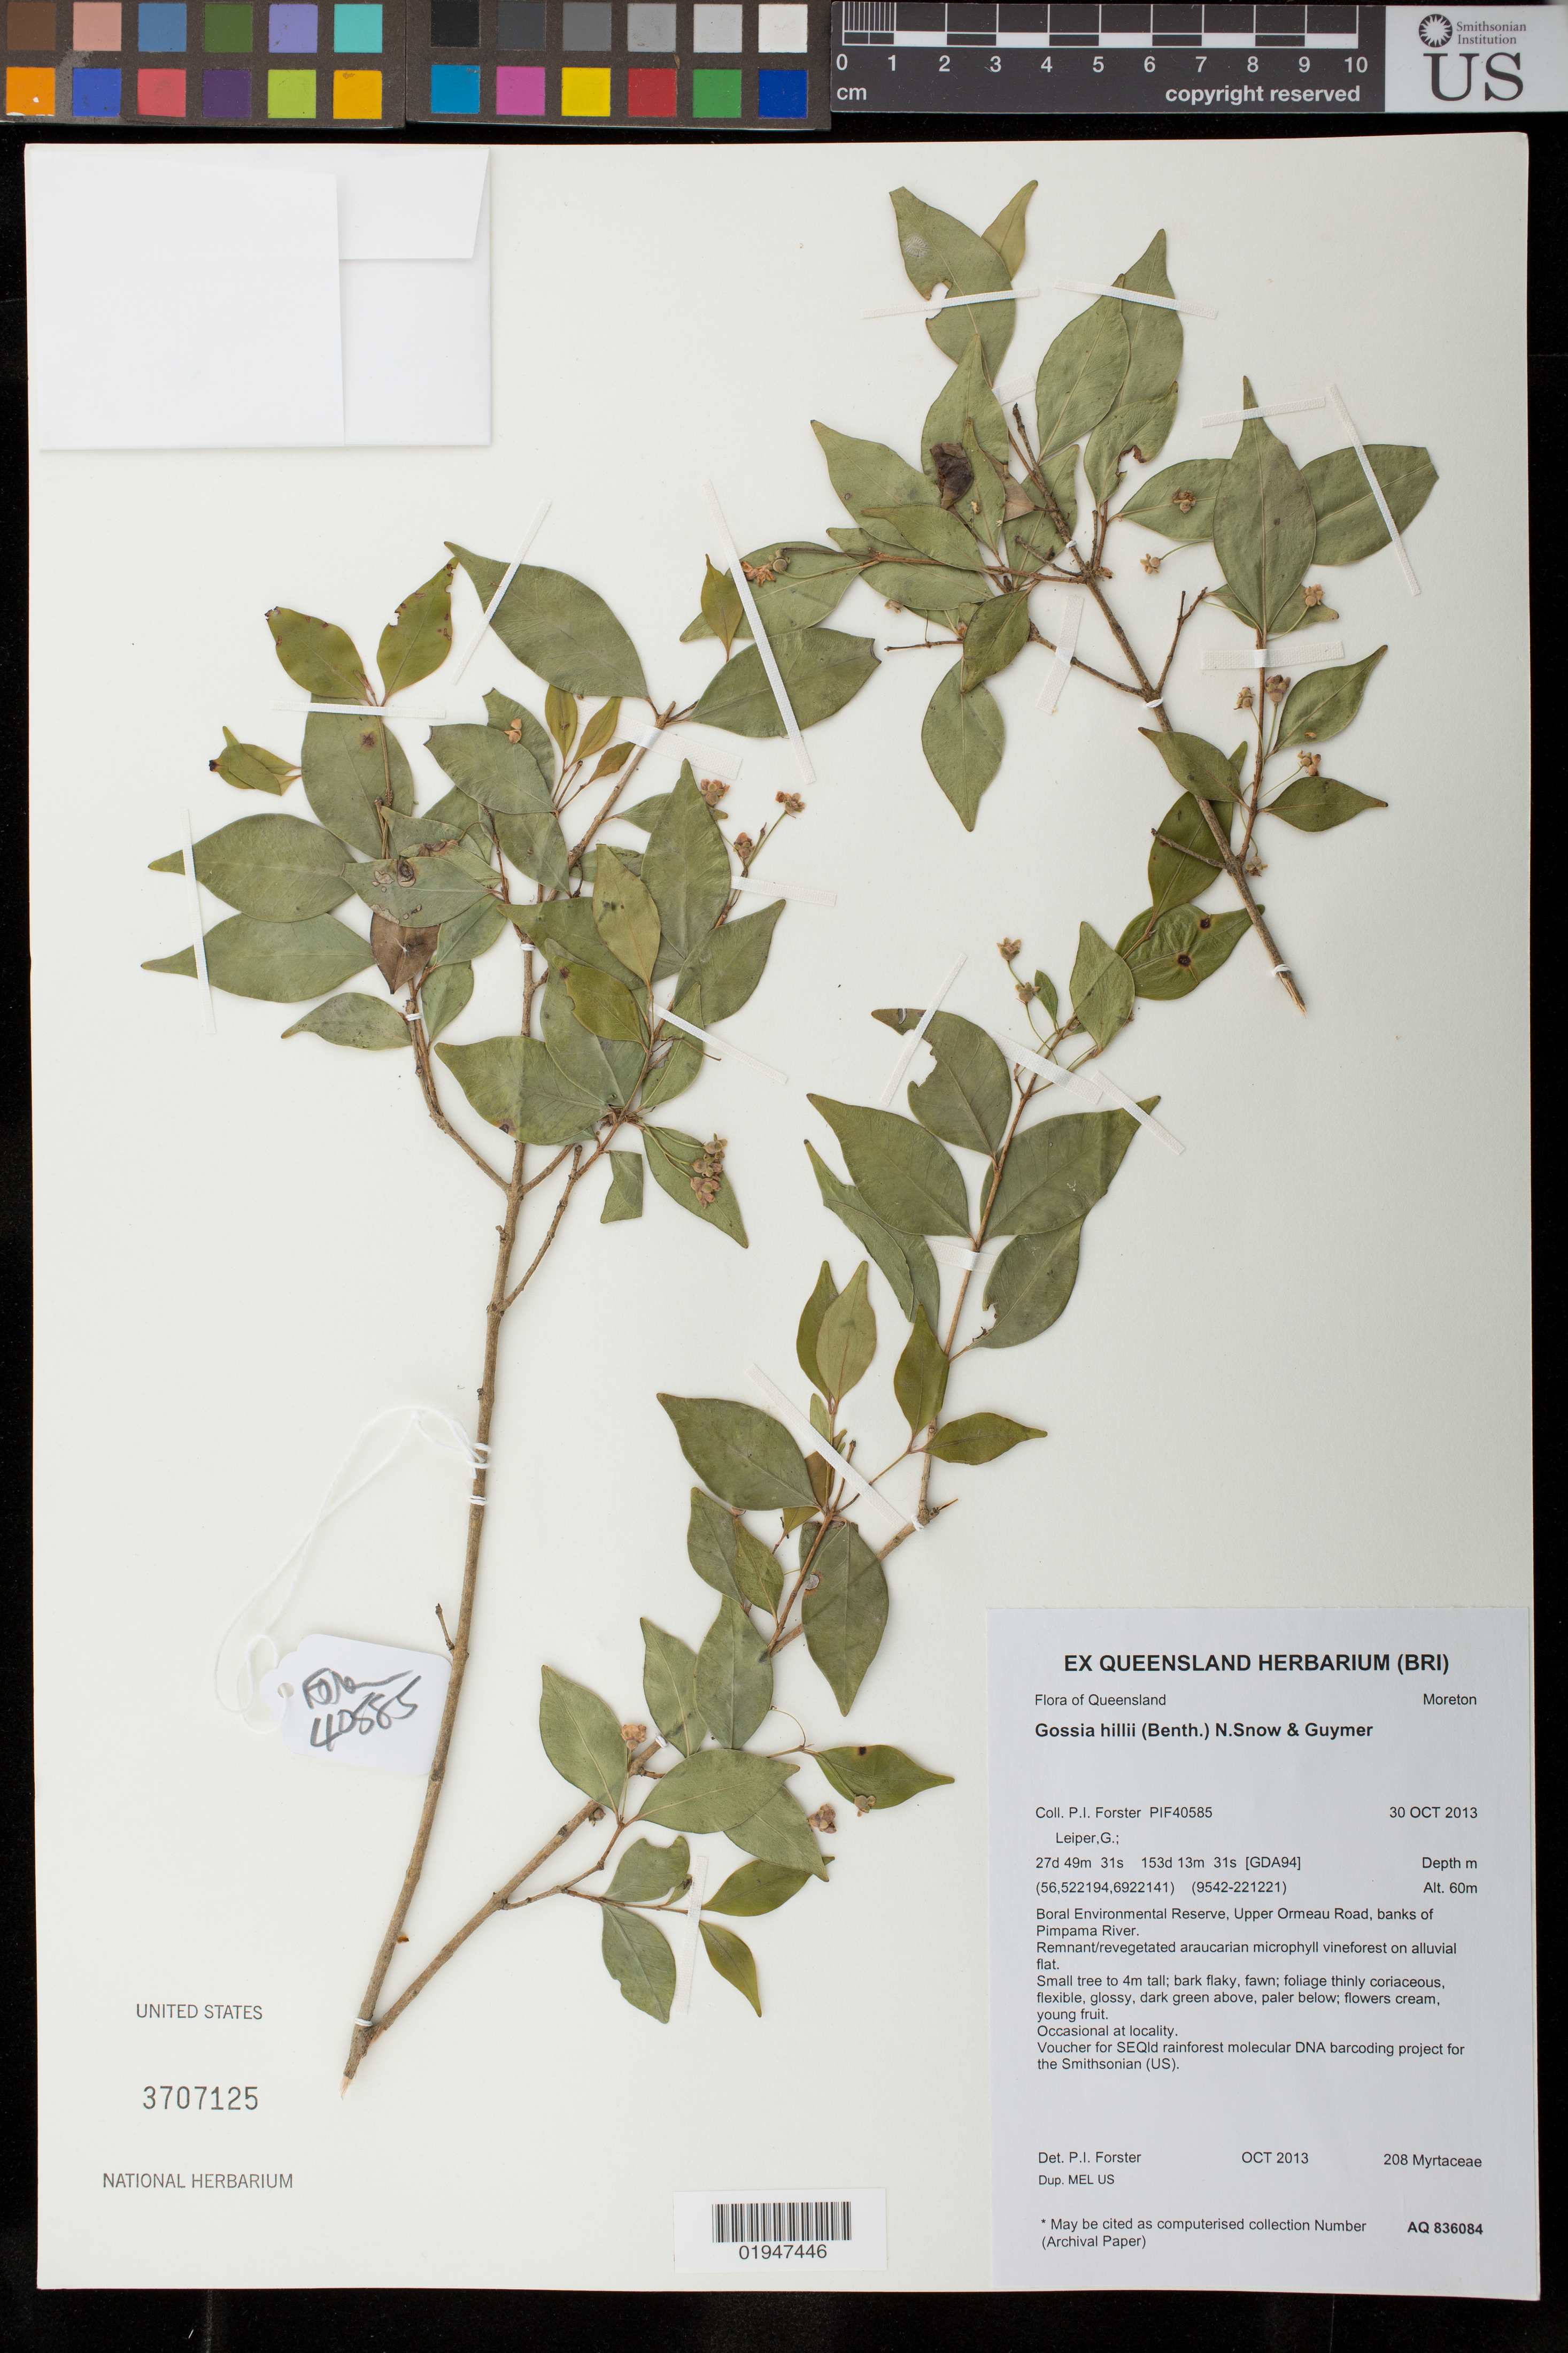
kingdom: Plantae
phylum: Tracheophyta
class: Magnoliopsida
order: Myrtales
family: Myrtaceae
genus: Gossia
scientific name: Gossia hillii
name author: (Benth.) N. Snow & Guymer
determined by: Forster, Paul I.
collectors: P. I. Forster & G. Leiper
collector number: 40585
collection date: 2013-10-30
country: Australia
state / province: Queensland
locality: Boral Environmental Reserve, Upper Ormeau road, banks of Pimpama River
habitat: Remnant/revegetated araucarian microphyll vineforest on alluvial flat. Occasional at locality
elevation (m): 60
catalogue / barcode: US 3707125